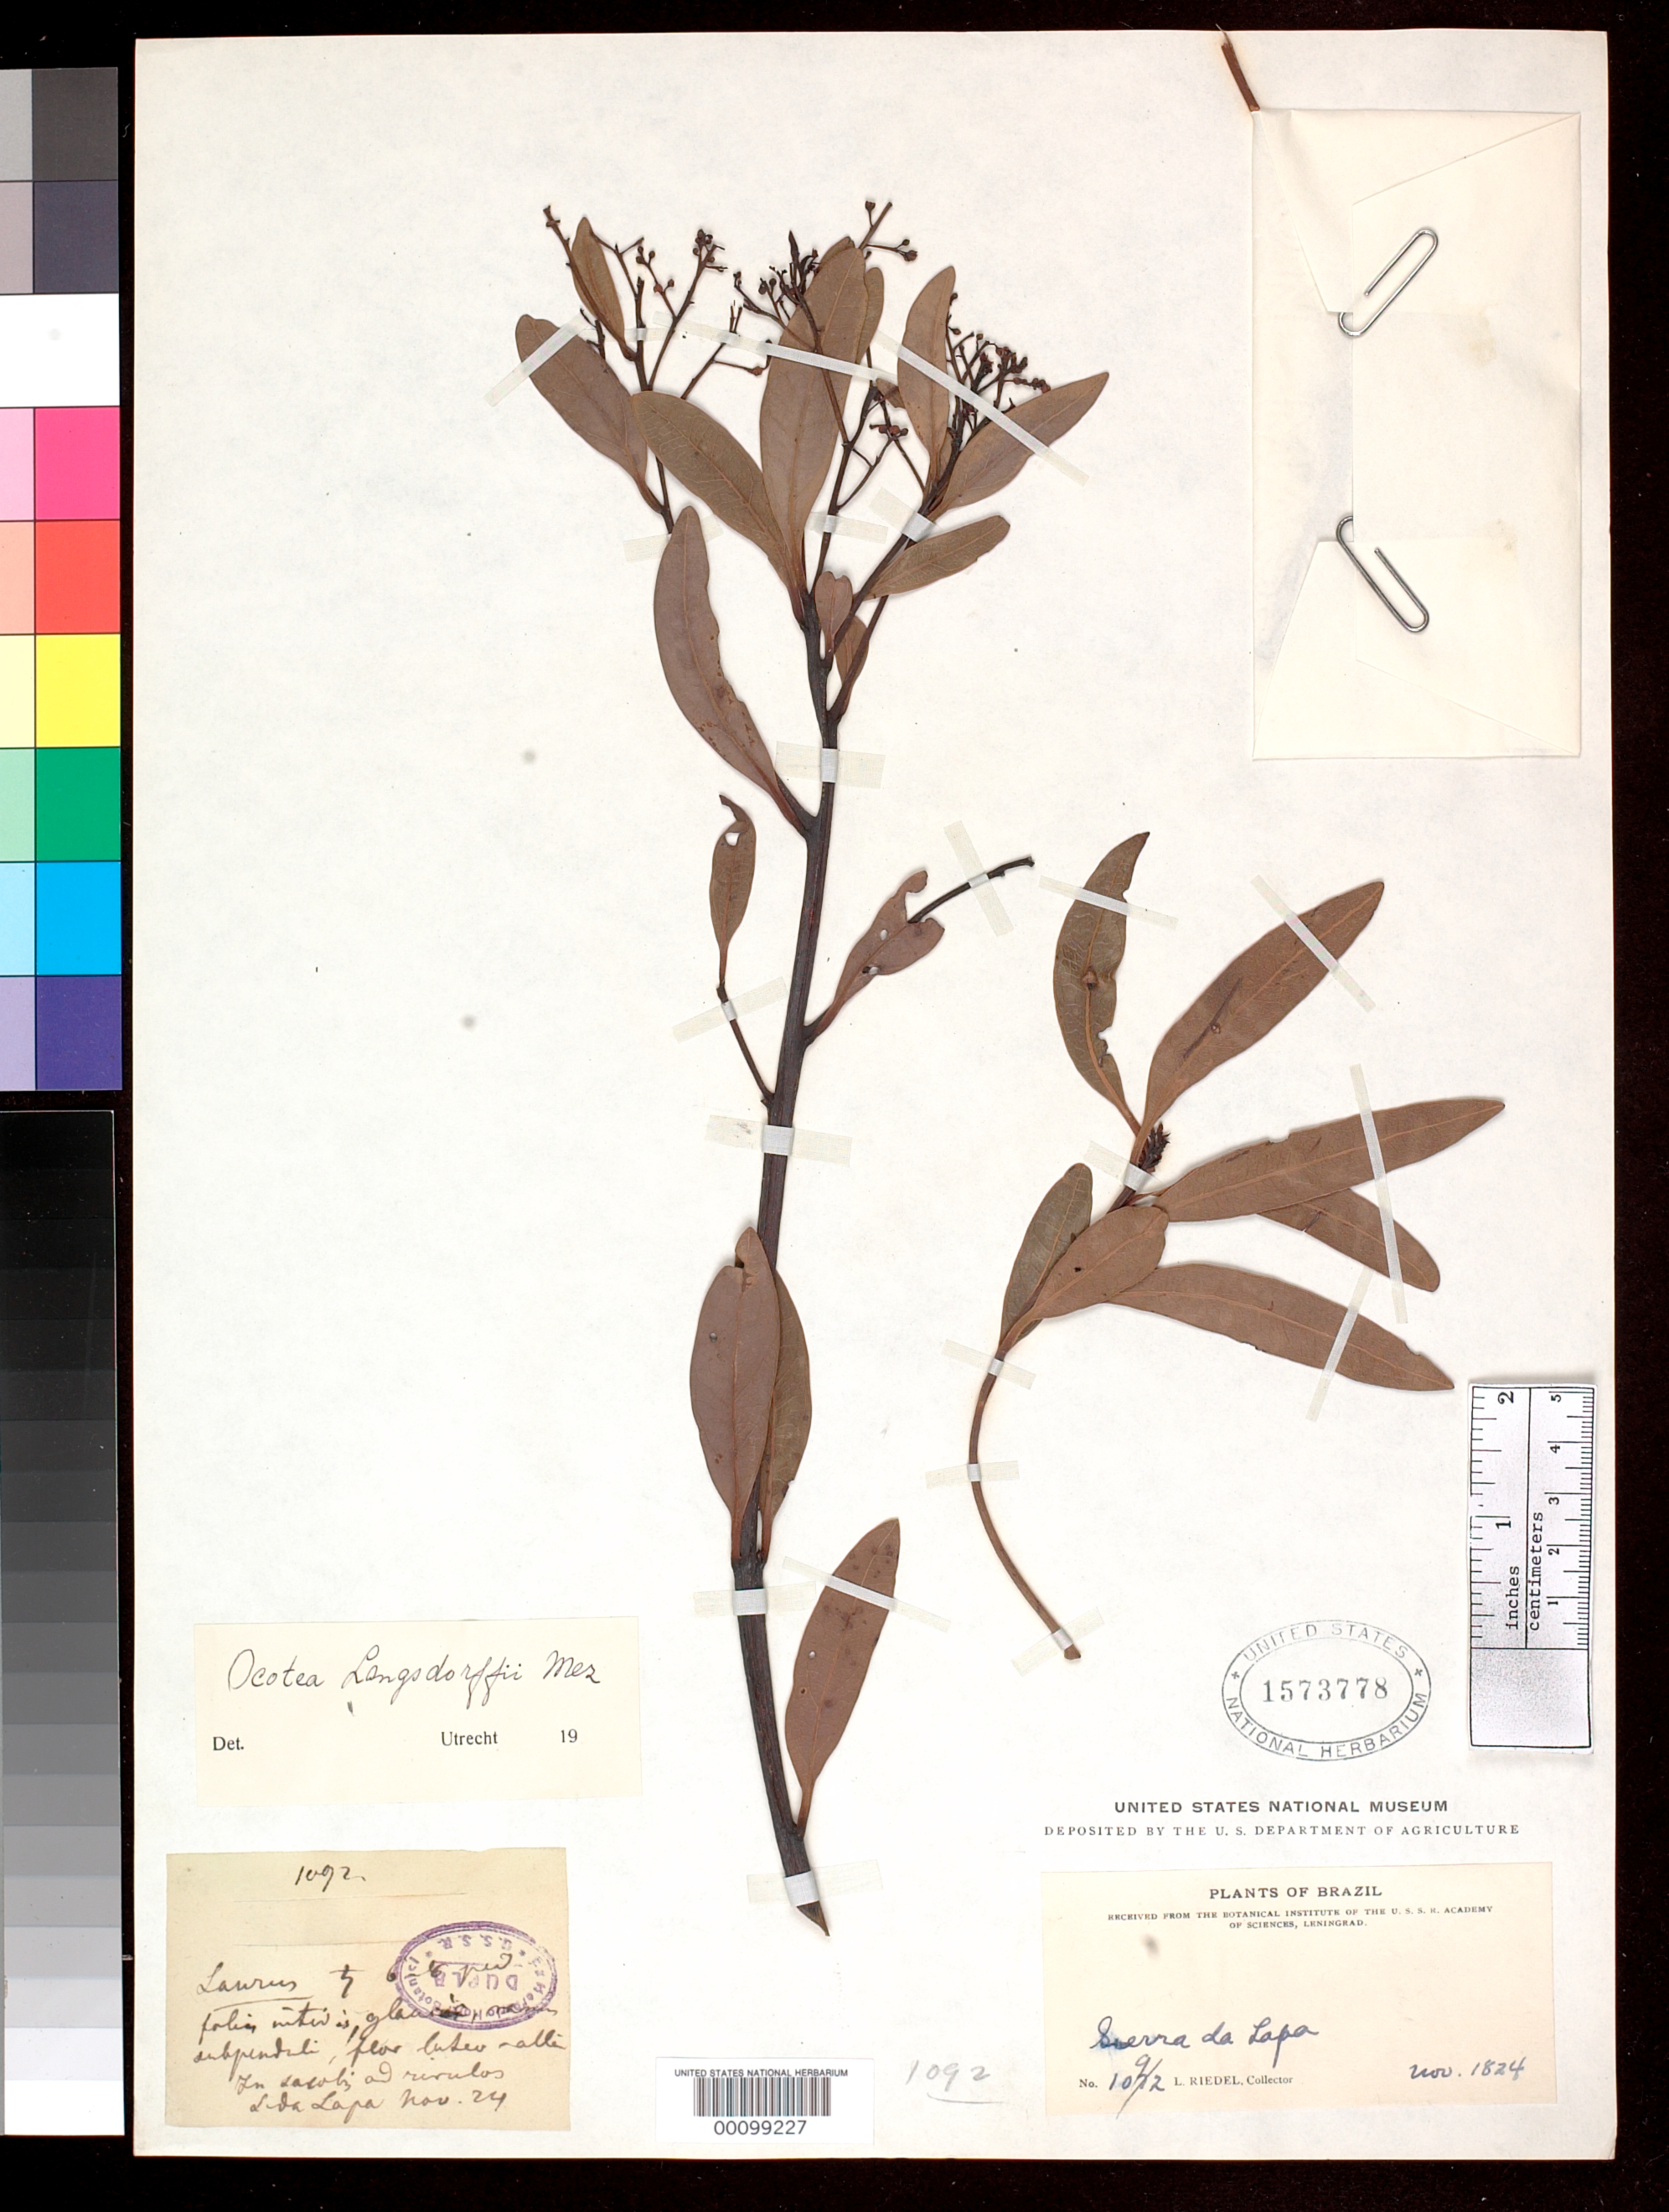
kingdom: Plantae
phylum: Tracheophyta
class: Magnoliopsida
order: Laurales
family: Lauraceae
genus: Oreodaphne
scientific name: Oreodaphne langsdorffii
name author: Meisn. in DC.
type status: Isotype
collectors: L. Riedel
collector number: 1092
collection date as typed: Nov 1824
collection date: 1824-11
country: Brazil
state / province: Minas Gerais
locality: Serra da Lapa.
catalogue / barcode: US 1573778